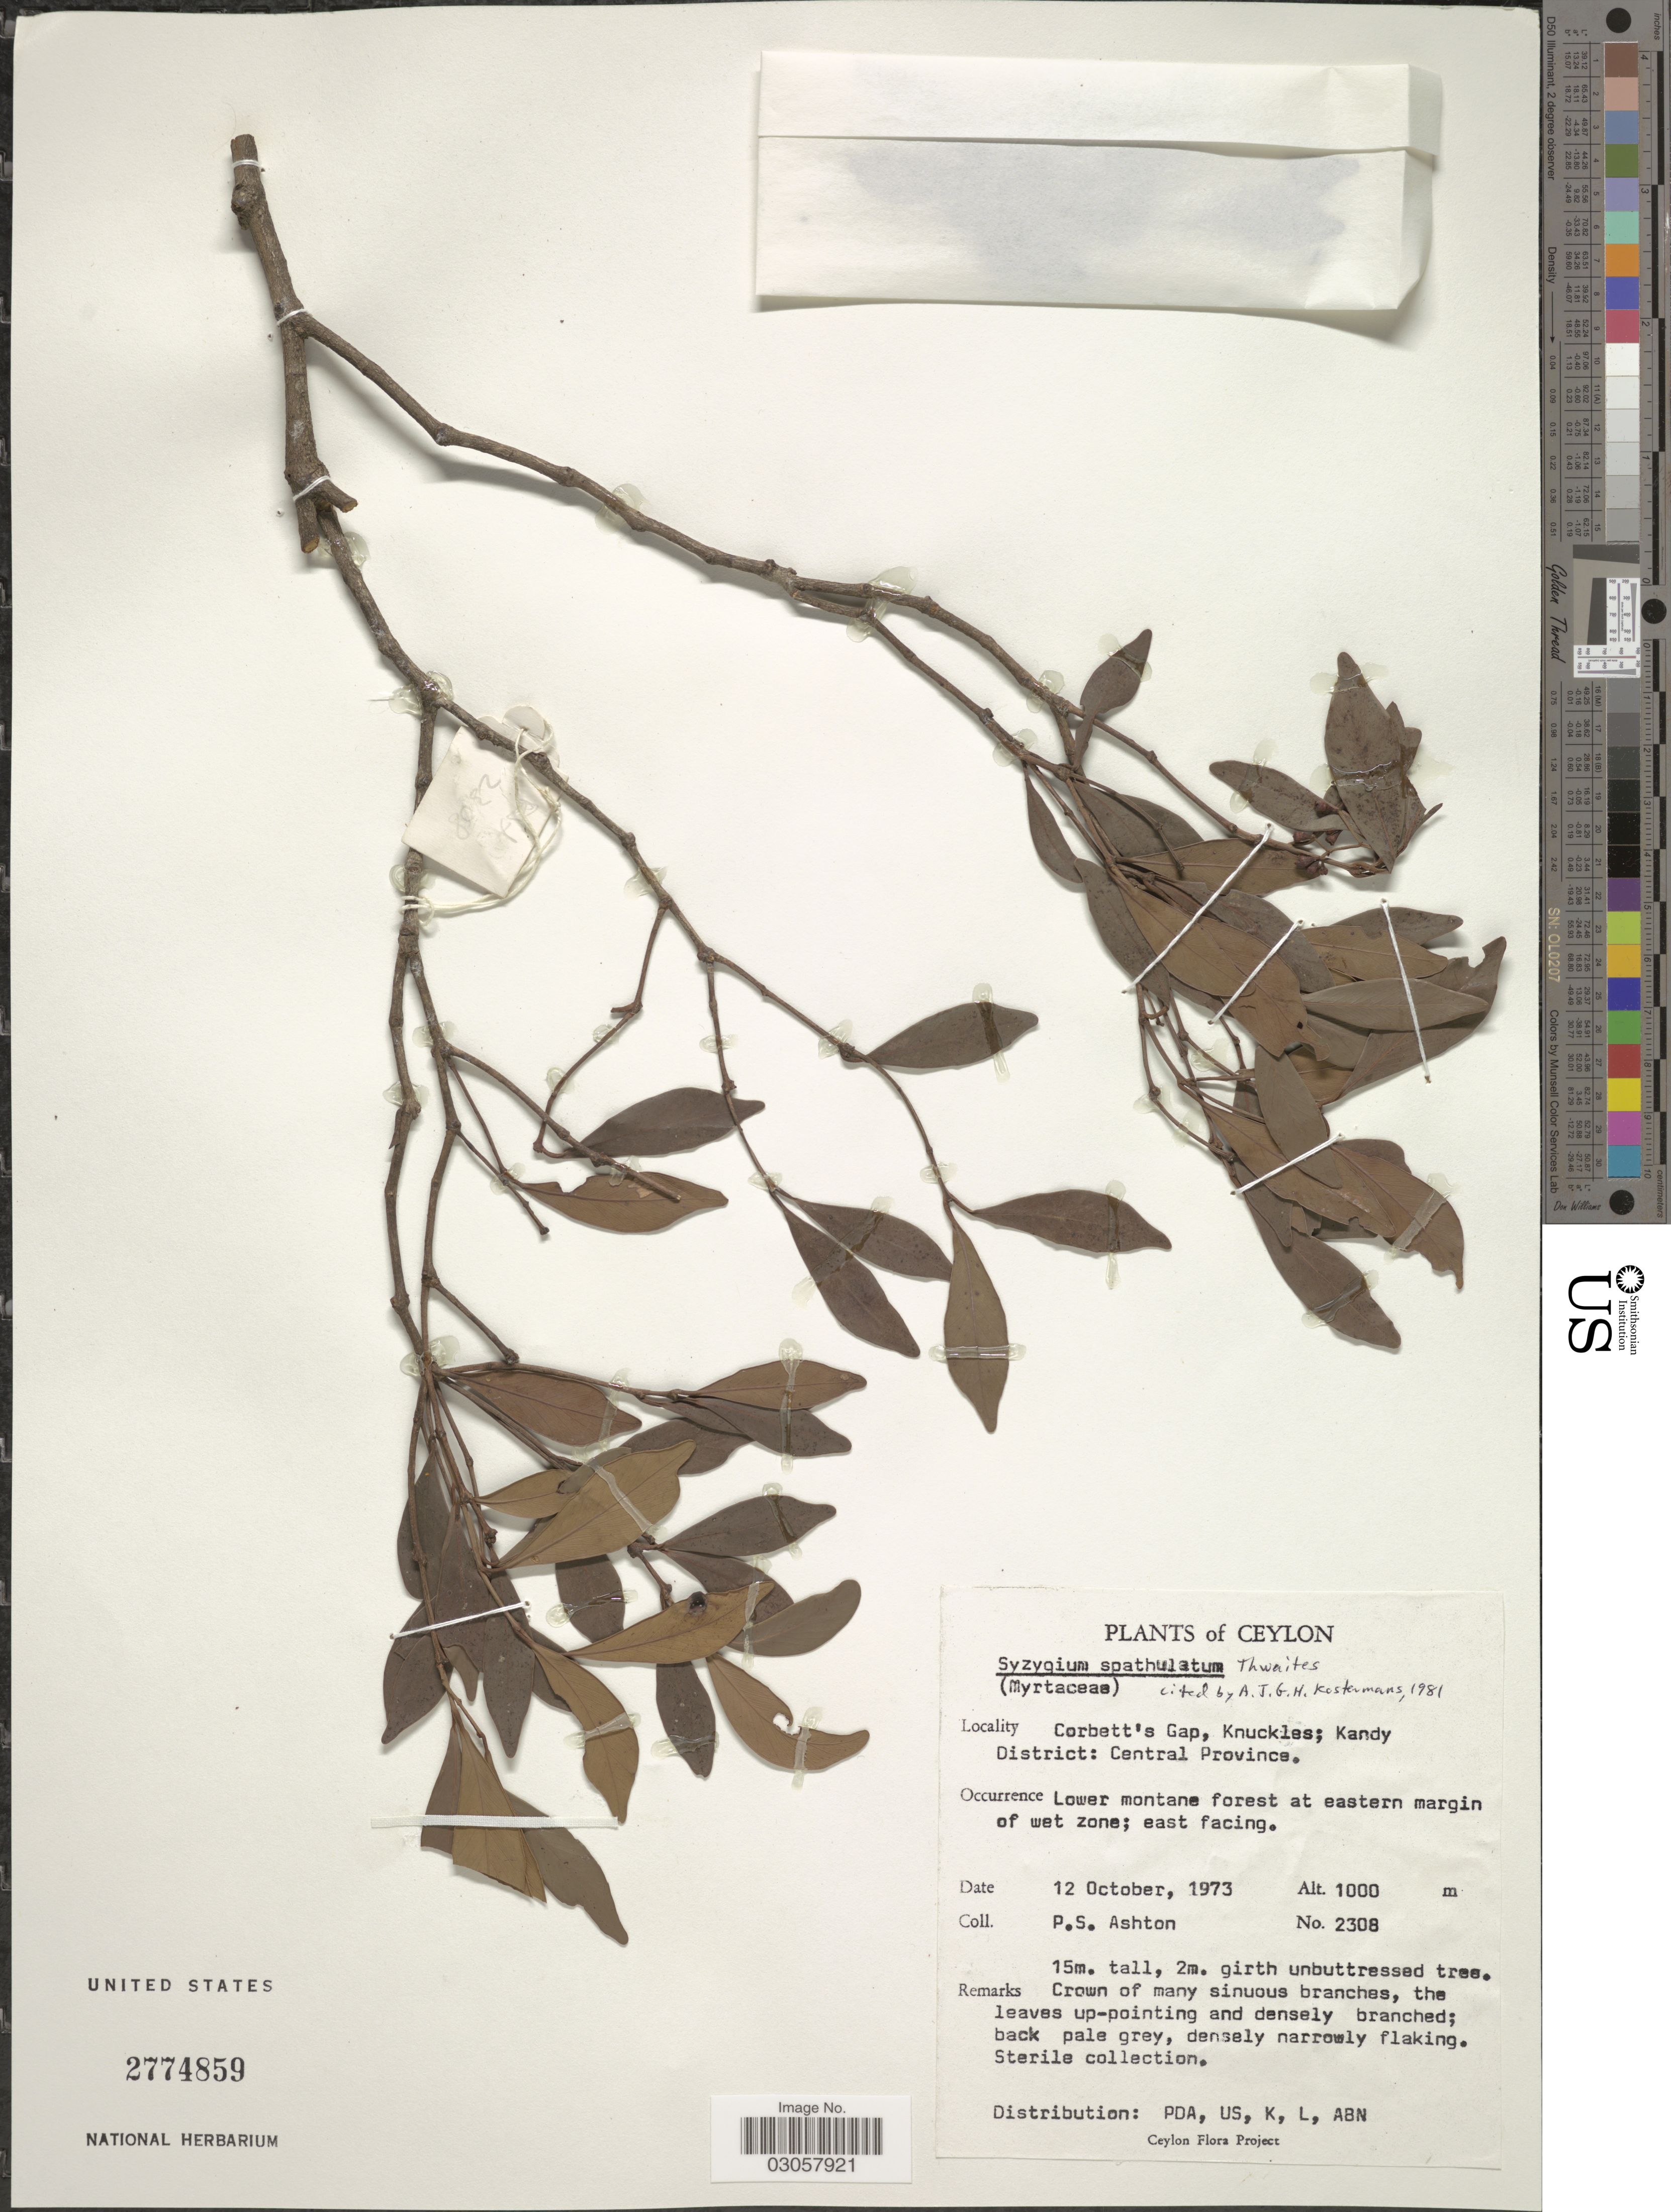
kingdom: Plantae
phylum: Tracheophyta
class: Magnoliopsida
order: Myrtales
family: Myrtaceae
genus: Syzygium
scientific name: Syzygium spathulatum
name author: Thwaites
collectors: P. S. Ashton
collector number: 2308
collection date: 1973-10-12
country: Sri Lanka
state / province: Central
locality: Ceylon. Corbett's Gap, Knuckles; Kandy District. Lower montane forest at eastern margin of wet zone; east facing.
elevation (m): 1000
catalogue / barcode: US 2774859